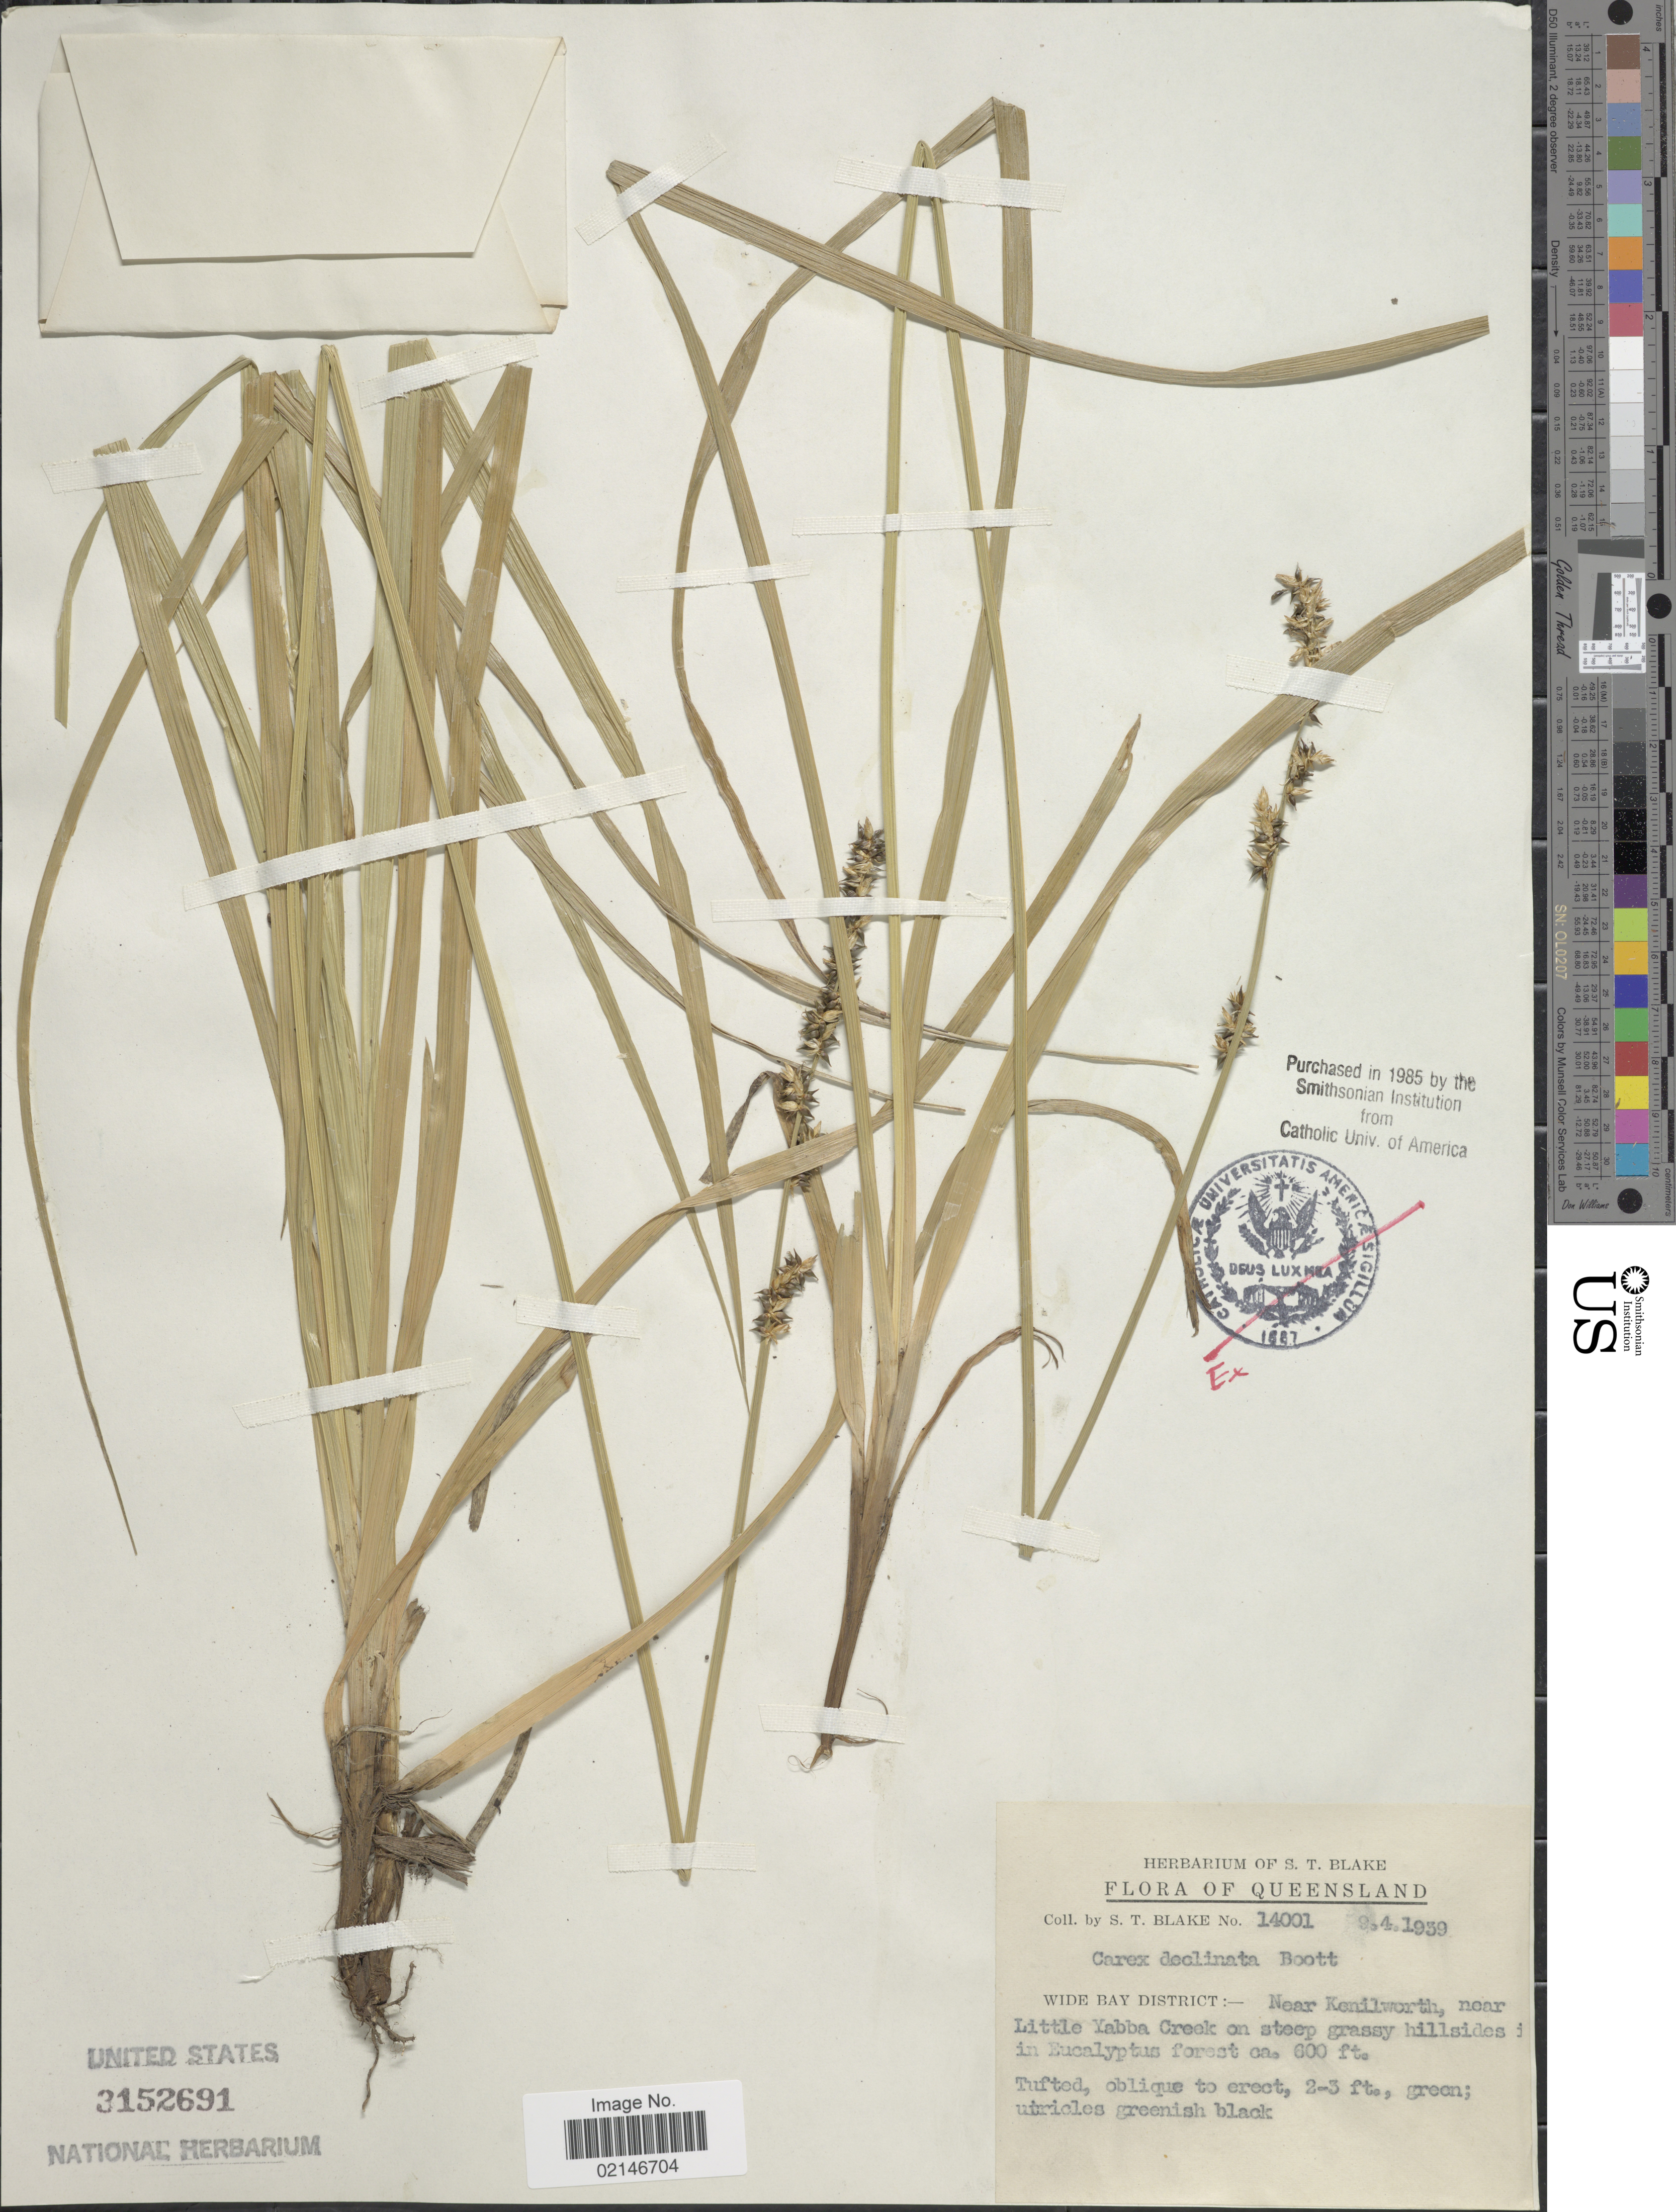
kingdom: Plantae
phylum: Tracheophyta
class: Liliopsida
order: Poales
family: Cyperaceae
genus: Carex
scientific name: Carex declinata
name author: Boott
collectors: S. T. Blake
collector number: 14001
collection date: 1959-04-09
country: Australia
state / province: Queensland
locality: Wide Bay District: - Near Kenilworth, near Little Yabba Creek on steep grassy hillside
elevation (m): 183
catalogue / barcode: US 3152691